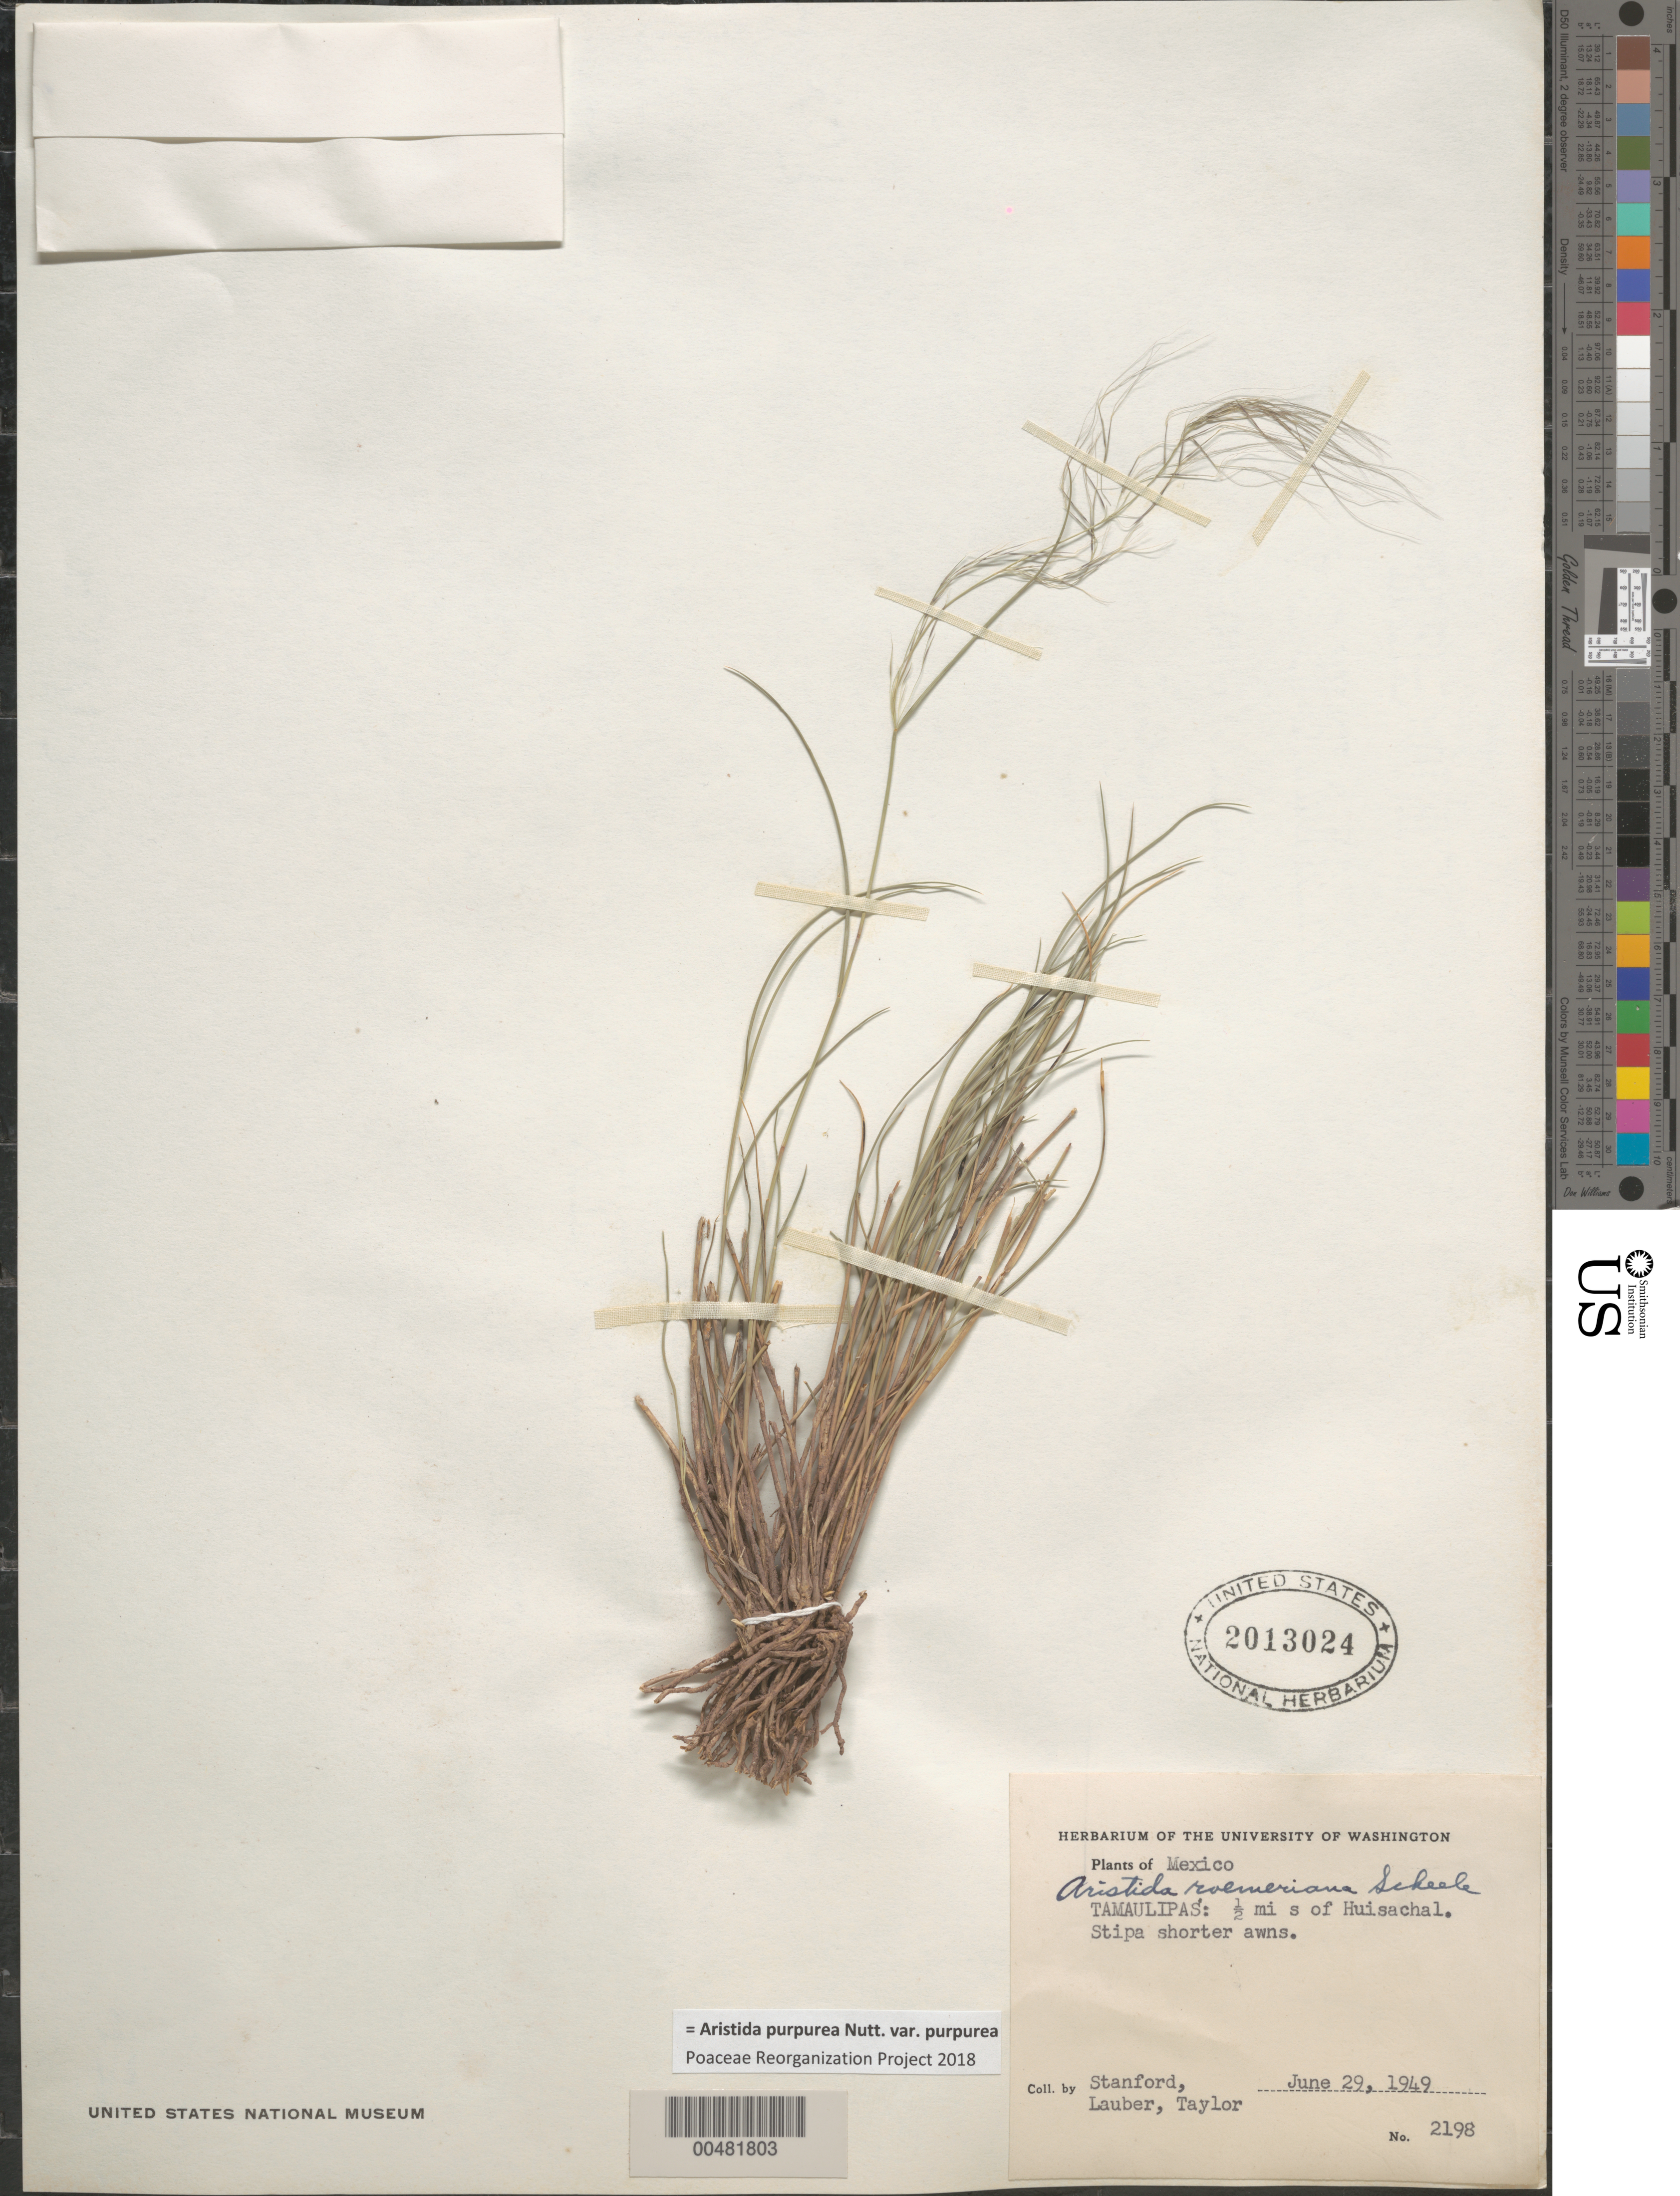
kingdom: Plantae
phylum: Tracheophyta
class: Liliopsida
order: Poales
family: Poaceae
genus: Aristida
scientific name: Aristida purpurea var. purpurea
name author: Nutt.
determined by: Poaceae Reorganization Project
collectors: -. Stanford, -. Lauber & -- Taylor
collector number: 2198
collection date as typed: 29 Jun 1949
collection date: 1949-06-29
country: Mexico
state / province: Tamaulipas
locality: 0.5 mi S of Huisachal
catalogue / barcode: US 2013024